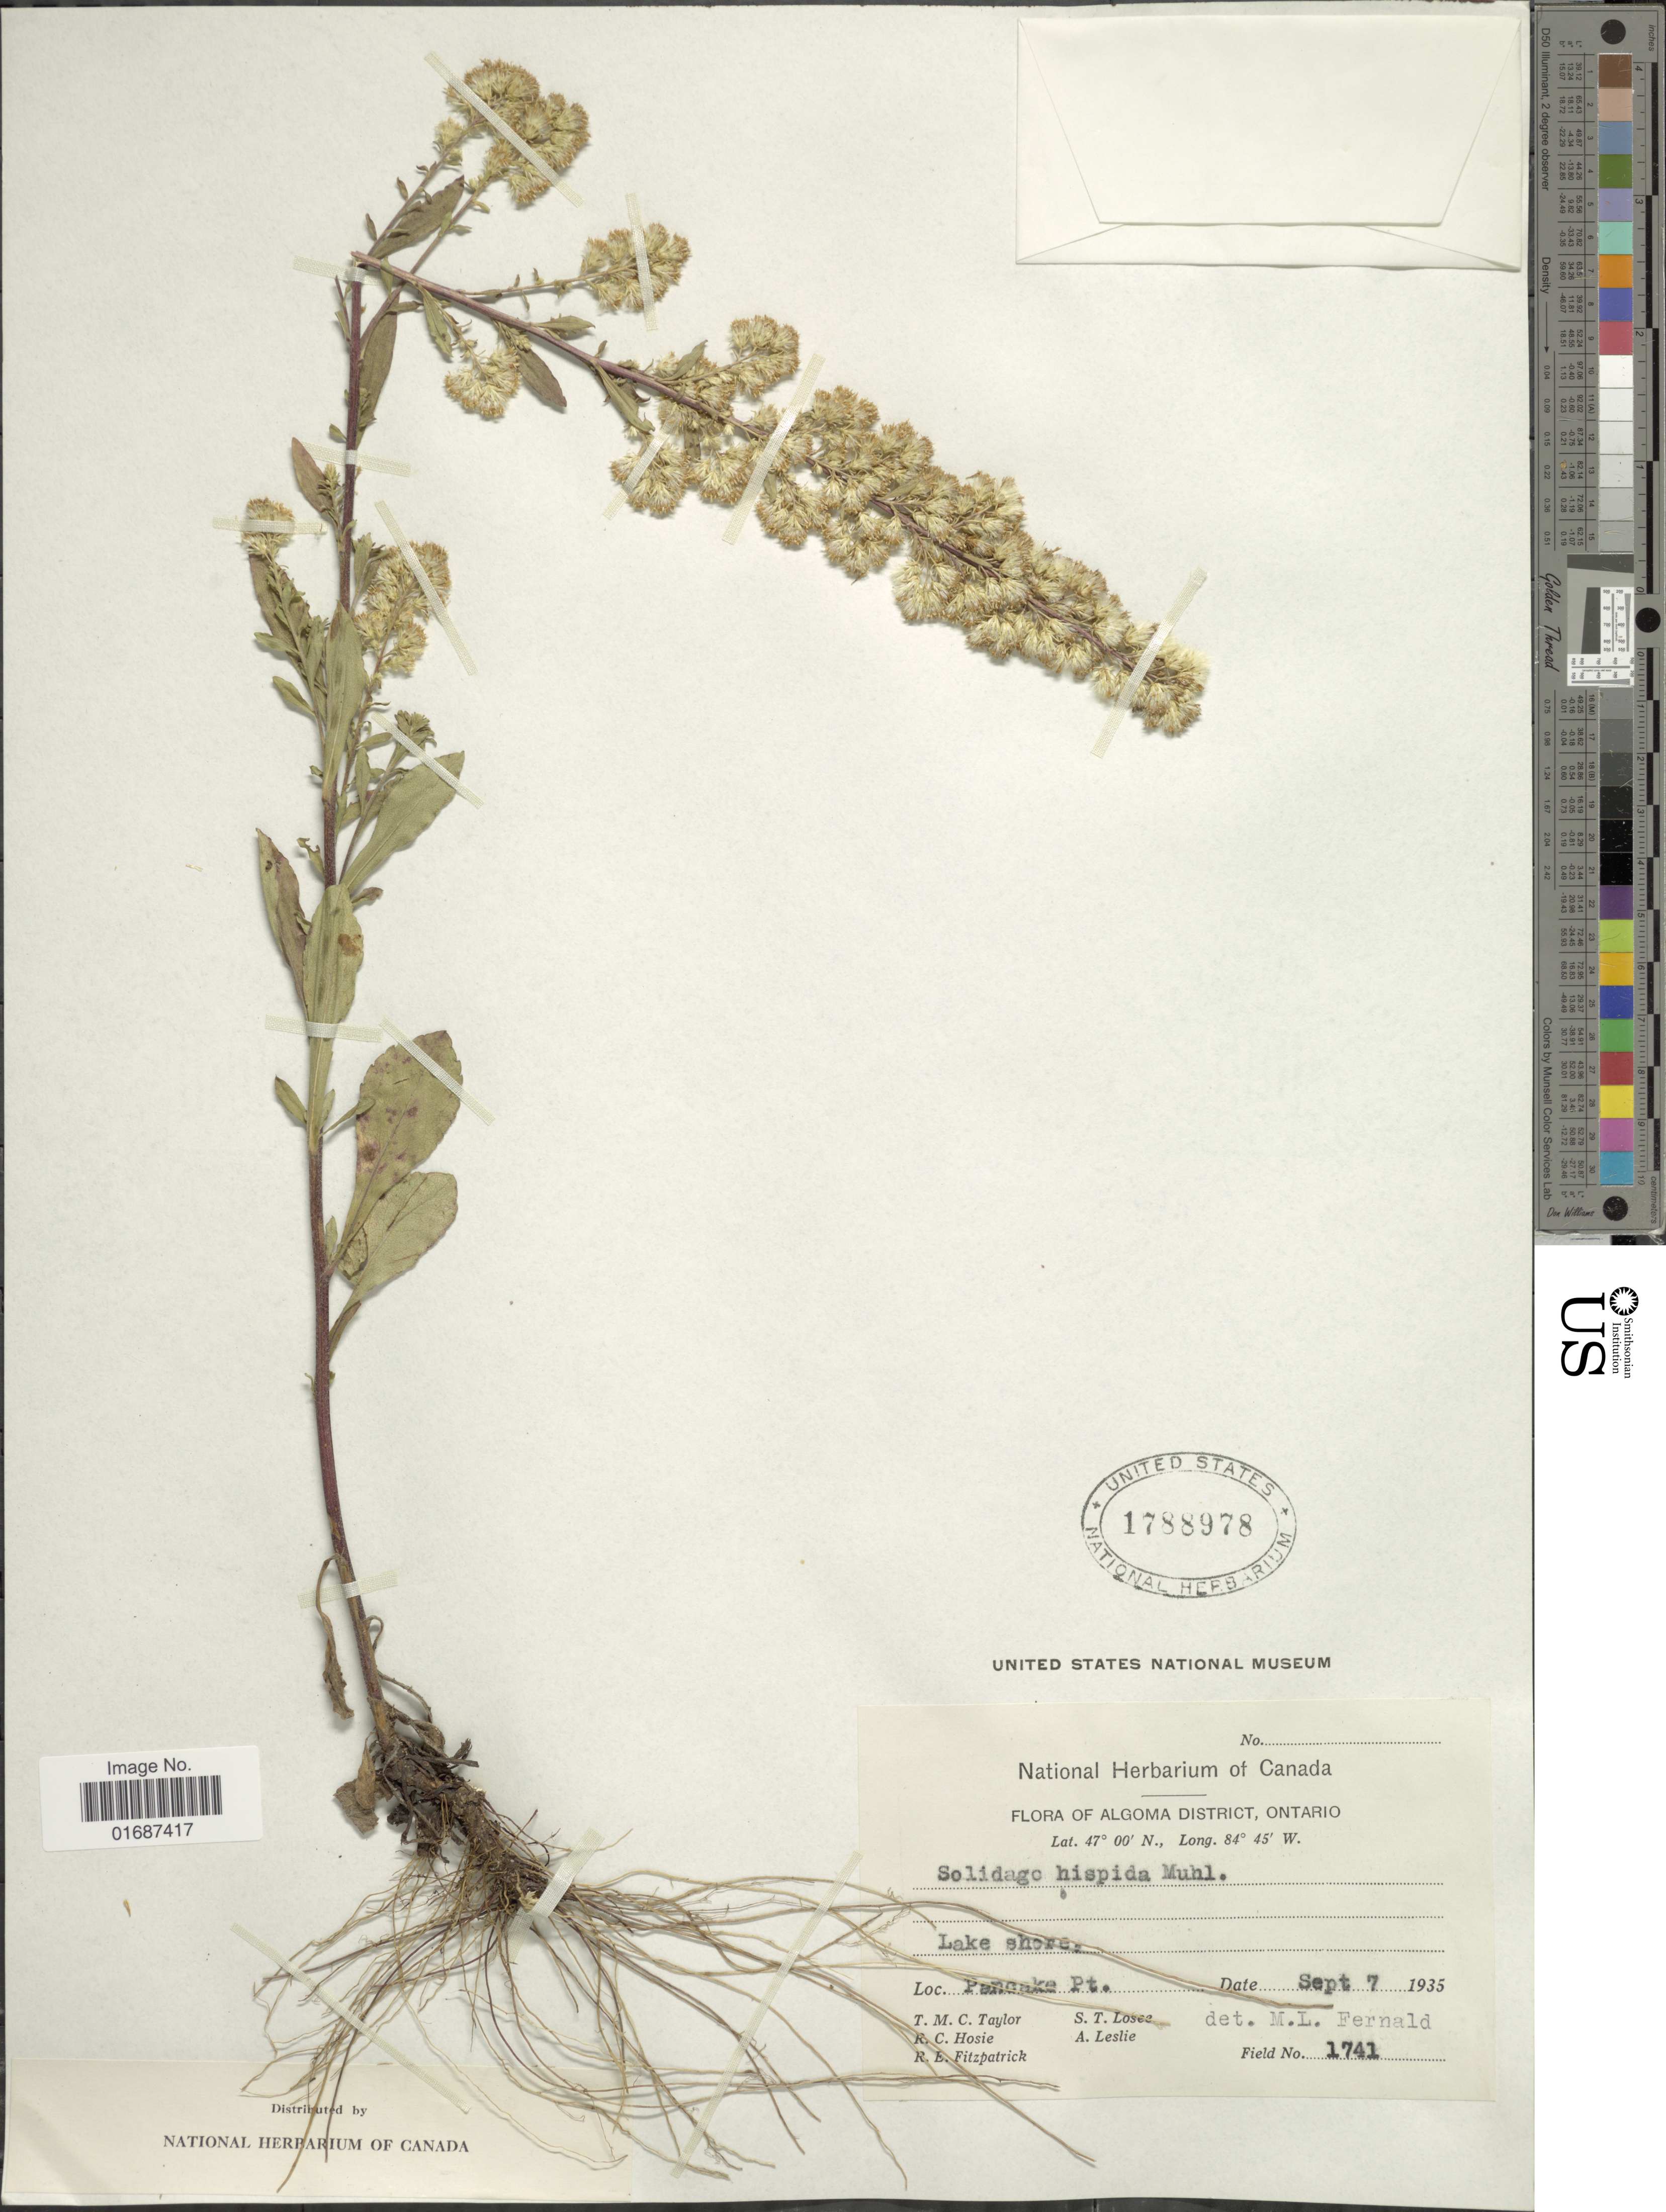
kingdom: Plantae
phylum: Tracheophyta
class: Magnoliopsida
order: Asterales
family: Asteraceae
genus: Solidago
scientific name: Solidago hispida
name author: Muhl. ex Willd.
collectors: T. M. C. Taylor, R. Hosie, R. Fitzpatrick, S. Losee & A. Leslie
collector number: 1741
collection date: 1935-09-07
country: Canada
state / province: Ontario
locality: Algoma District, Lake Shore, Pancake Pt.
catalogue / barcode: US 1788978